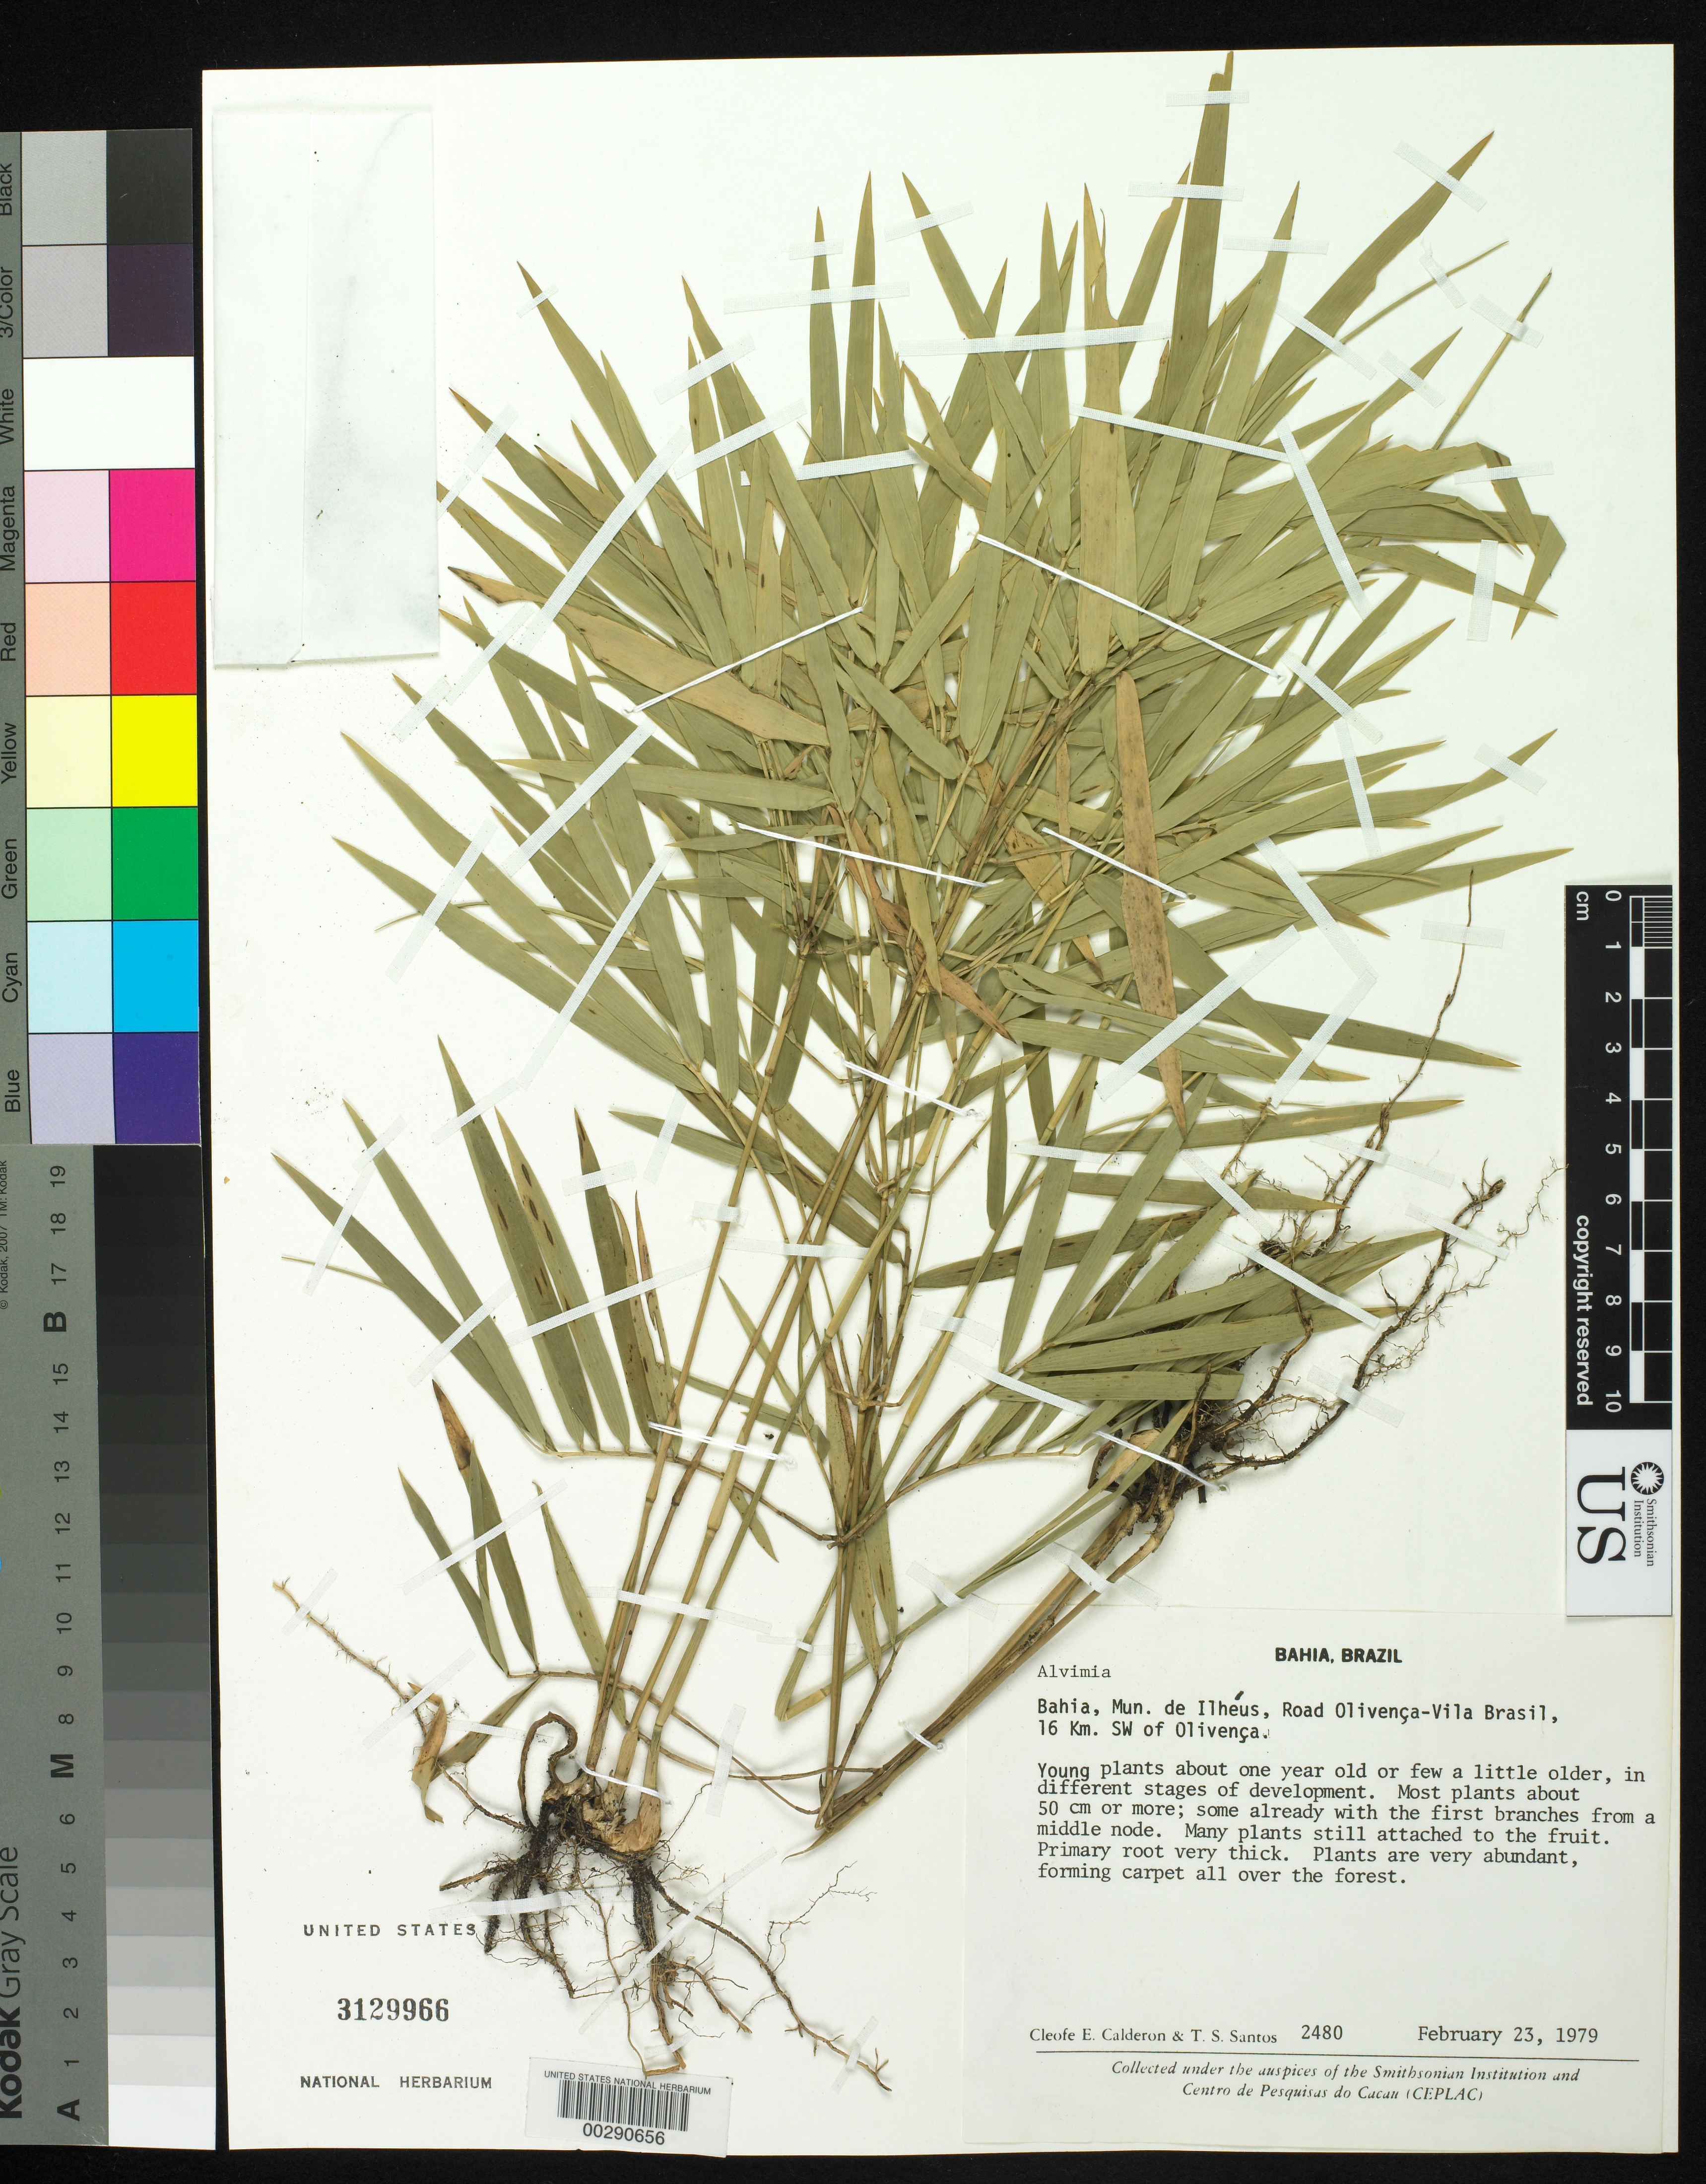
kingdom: Plantae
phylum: Tracheophyta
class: Liliopsida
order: Poales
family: Poaceae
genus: Alvimia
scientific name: Alvimia sp.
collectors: C. E. Calderón & T. S. Santos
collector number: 2480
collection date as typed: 23 Feb 1979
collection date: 1979-02-23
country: Brazil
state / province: Bahia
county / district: Ilhéus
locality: Road olivenca-vila brasil, 16 km sw of olivenca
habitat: Forest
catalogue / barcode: US 3129966